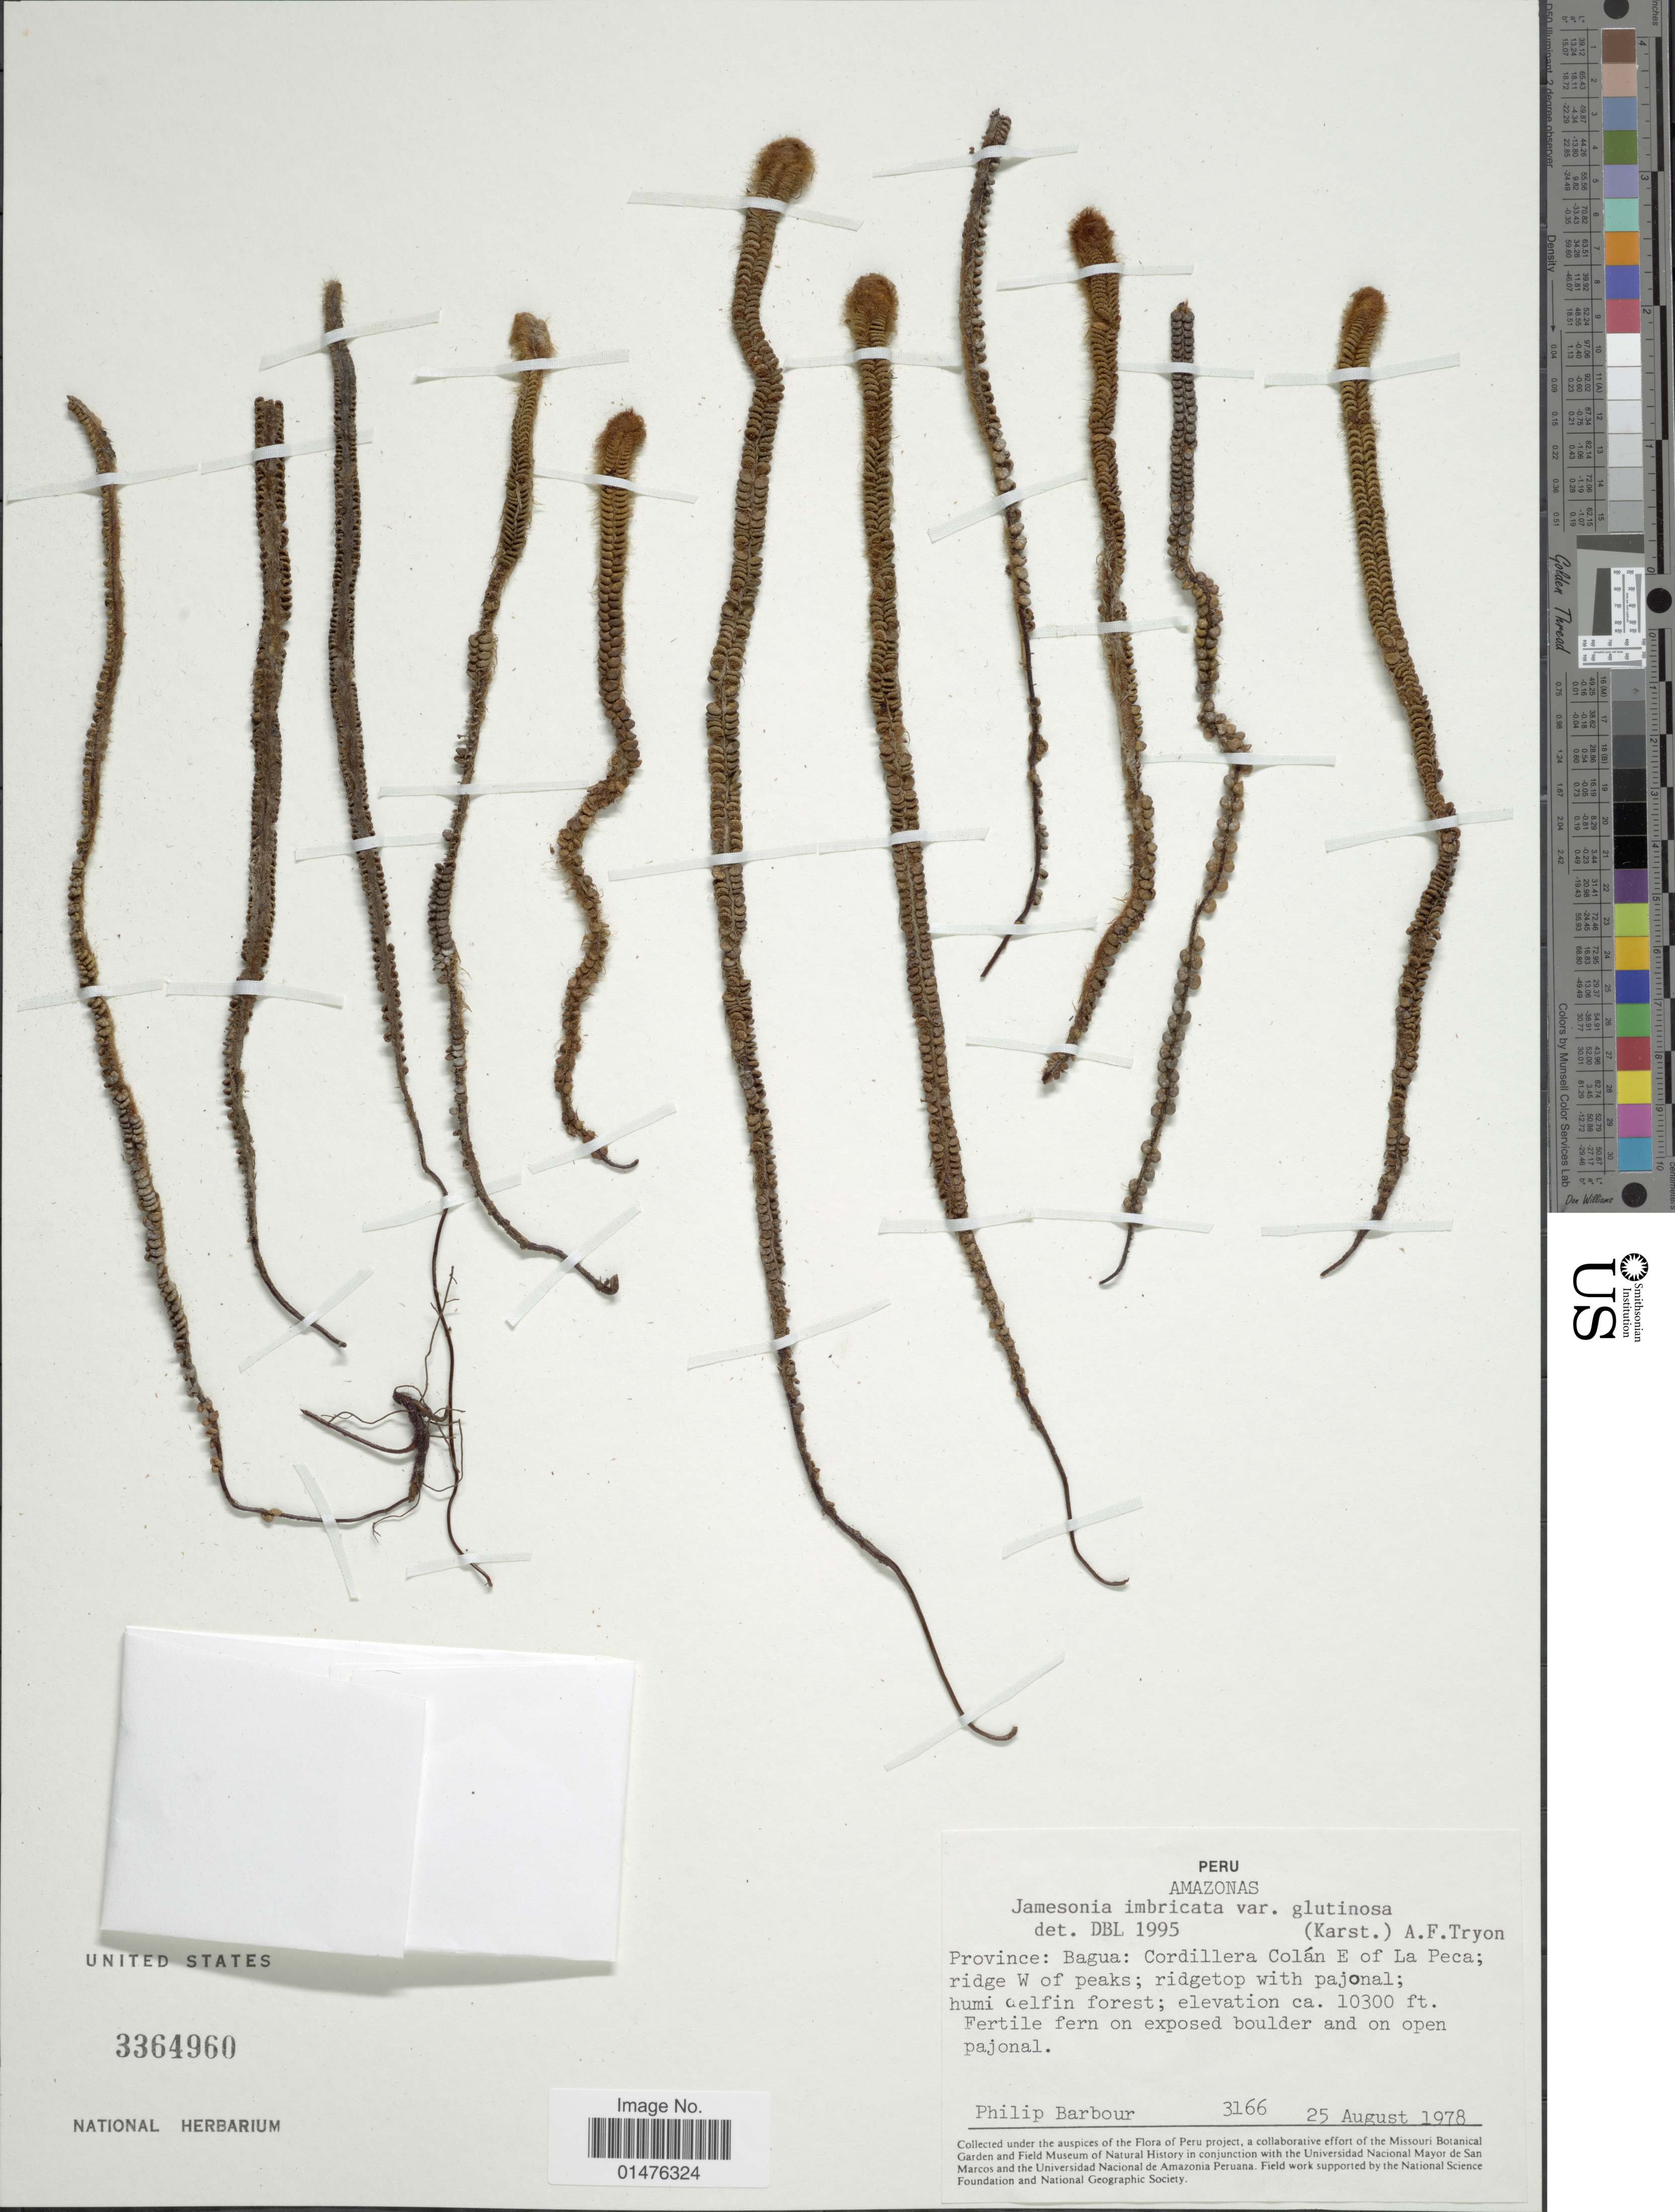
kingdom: Plantae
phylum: Tracheophyta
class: Polypodiopsida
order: Polypodiales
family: Pteridaceae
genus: Jamesonia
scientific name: Jamesonia imbricata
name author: (Sw.) Hook. & Grev.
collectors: P. Barbour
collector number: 3166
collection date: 1978-08-25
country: Peru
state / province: Amazonas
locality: Province: Bagua: Cordillera Colán E of La Peca; ridge W of peaks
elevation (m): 3139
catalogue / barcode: US 3364960